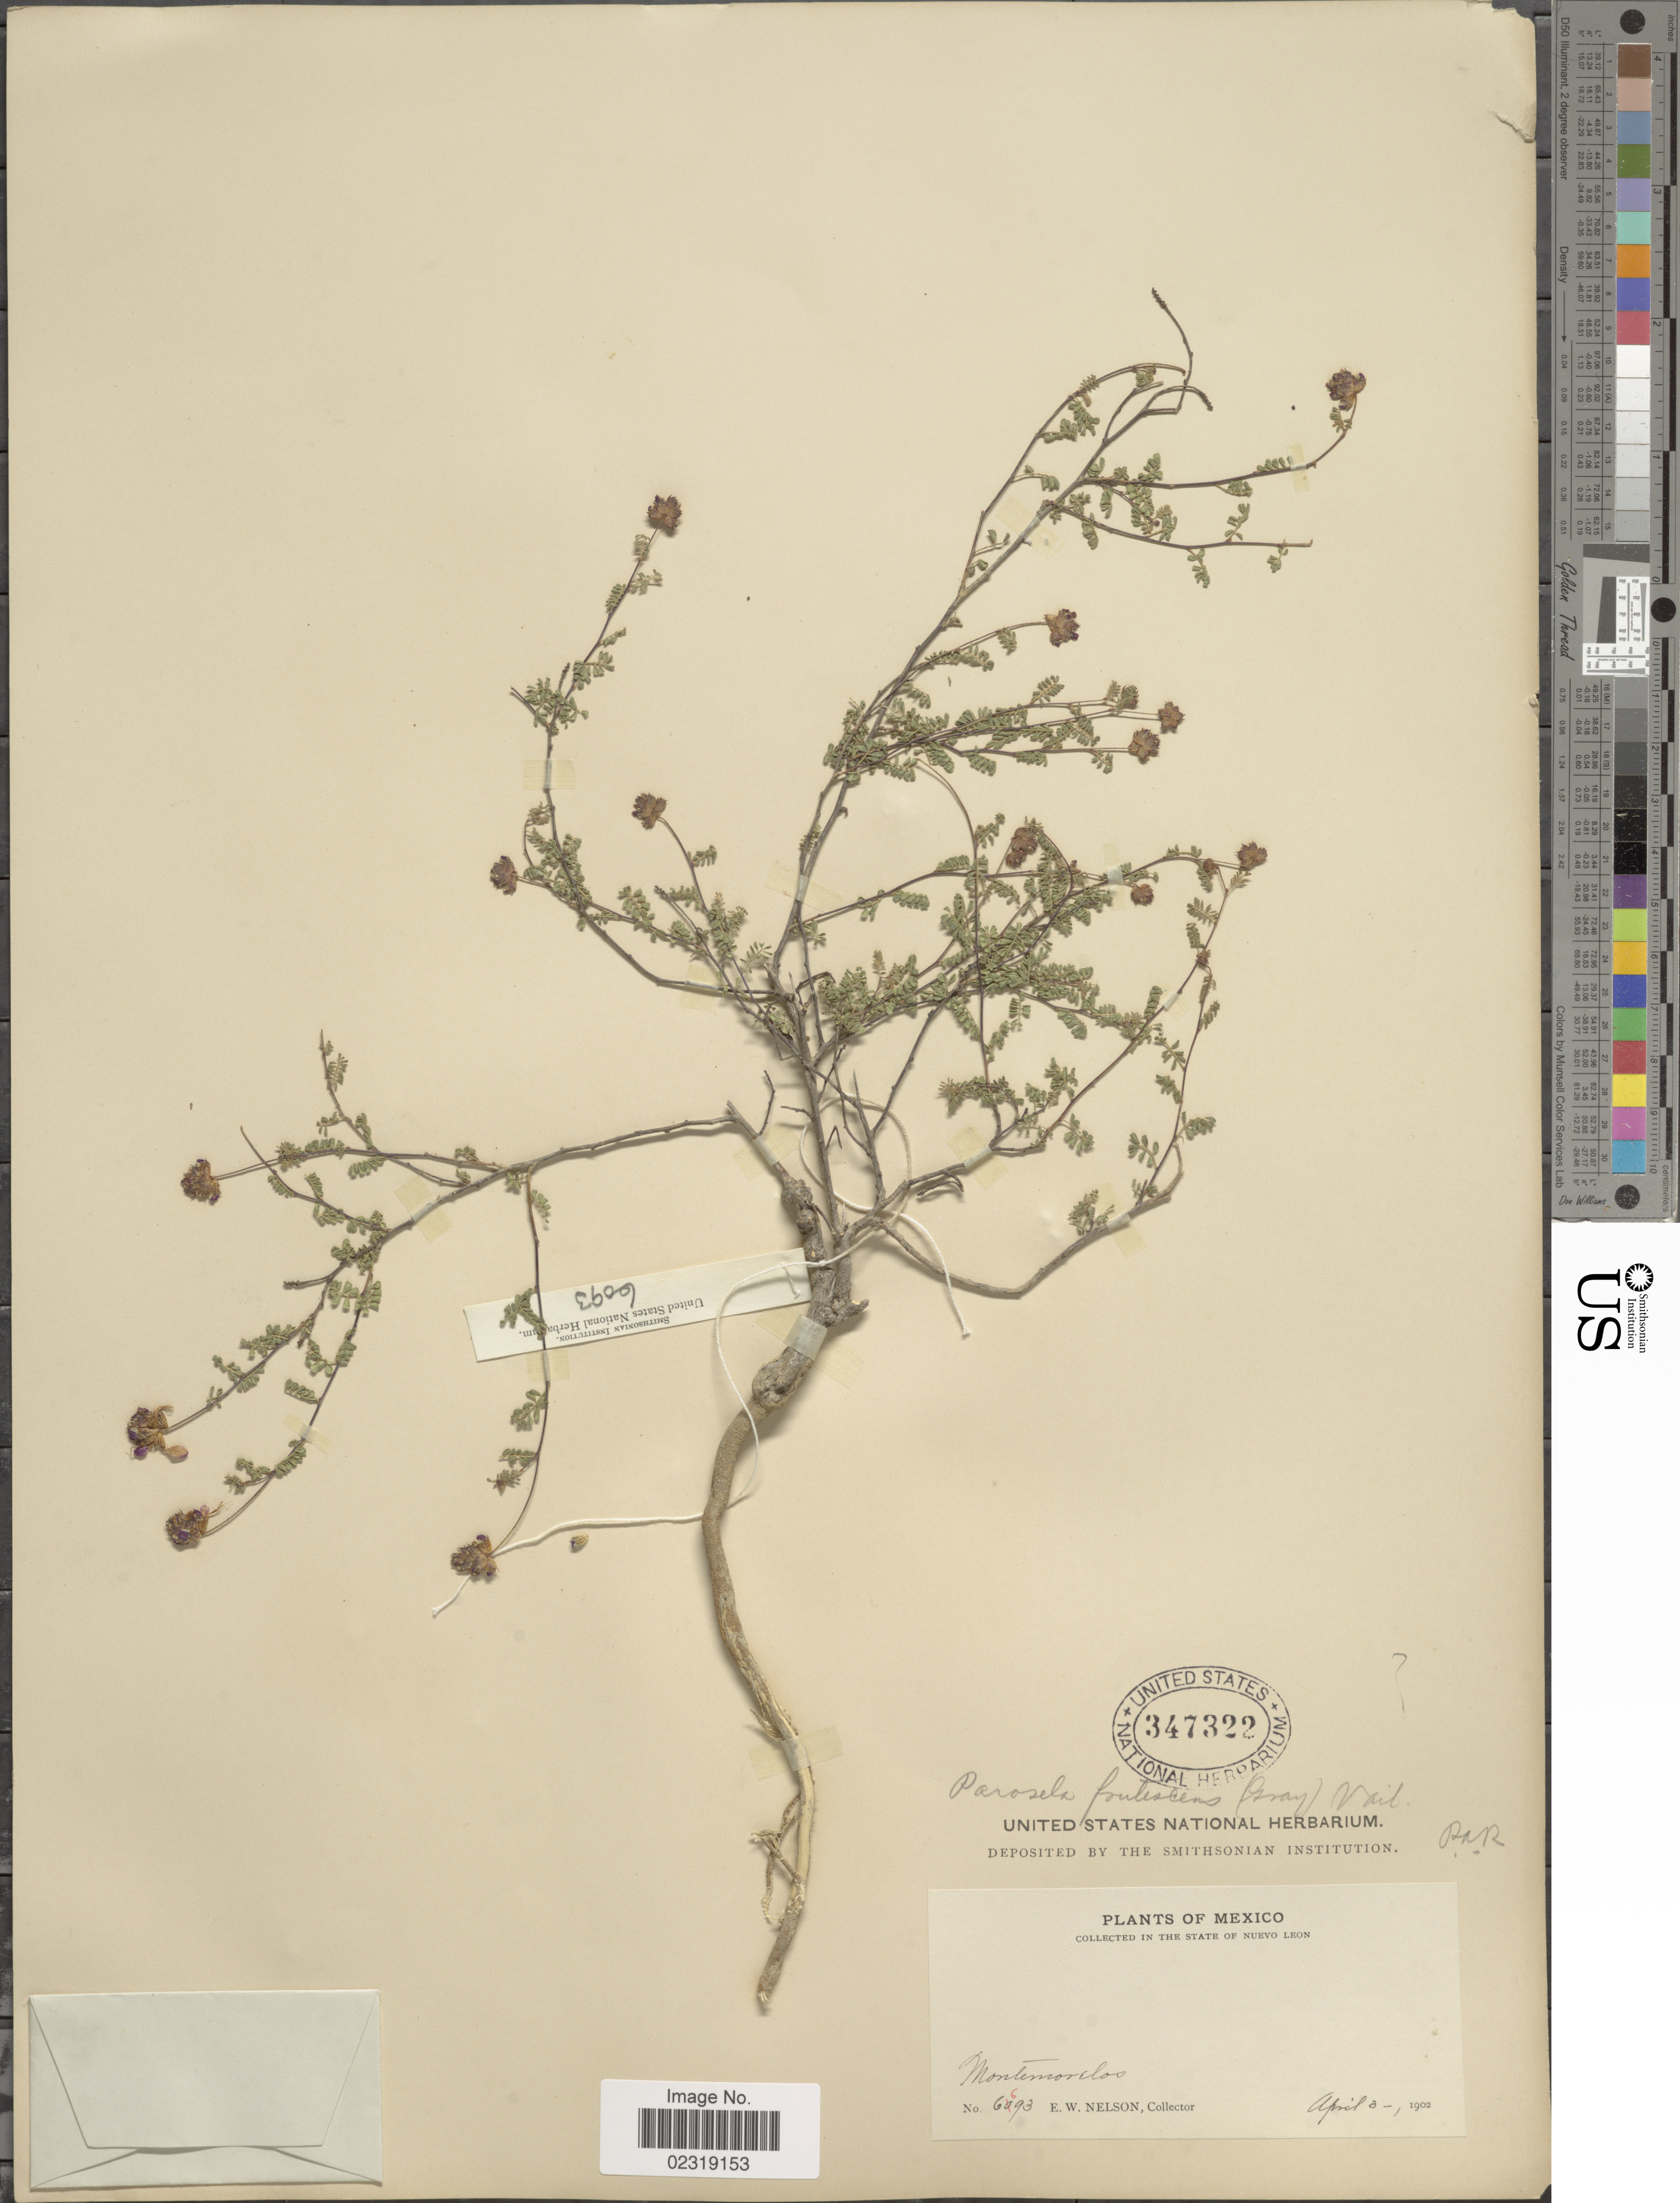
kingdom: Plantae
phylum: Tracheophyta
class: Magnoliopsida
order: Fabales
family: Fabaceae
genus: Dalea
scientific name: Dalea frutescens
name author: A. Gray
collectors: E. W. Nelson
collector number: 6693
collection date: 1902-04-03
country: Mexico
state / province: Nuevo León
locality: State of Nuevo Leon, Montemorelos.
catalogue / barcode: US 347322